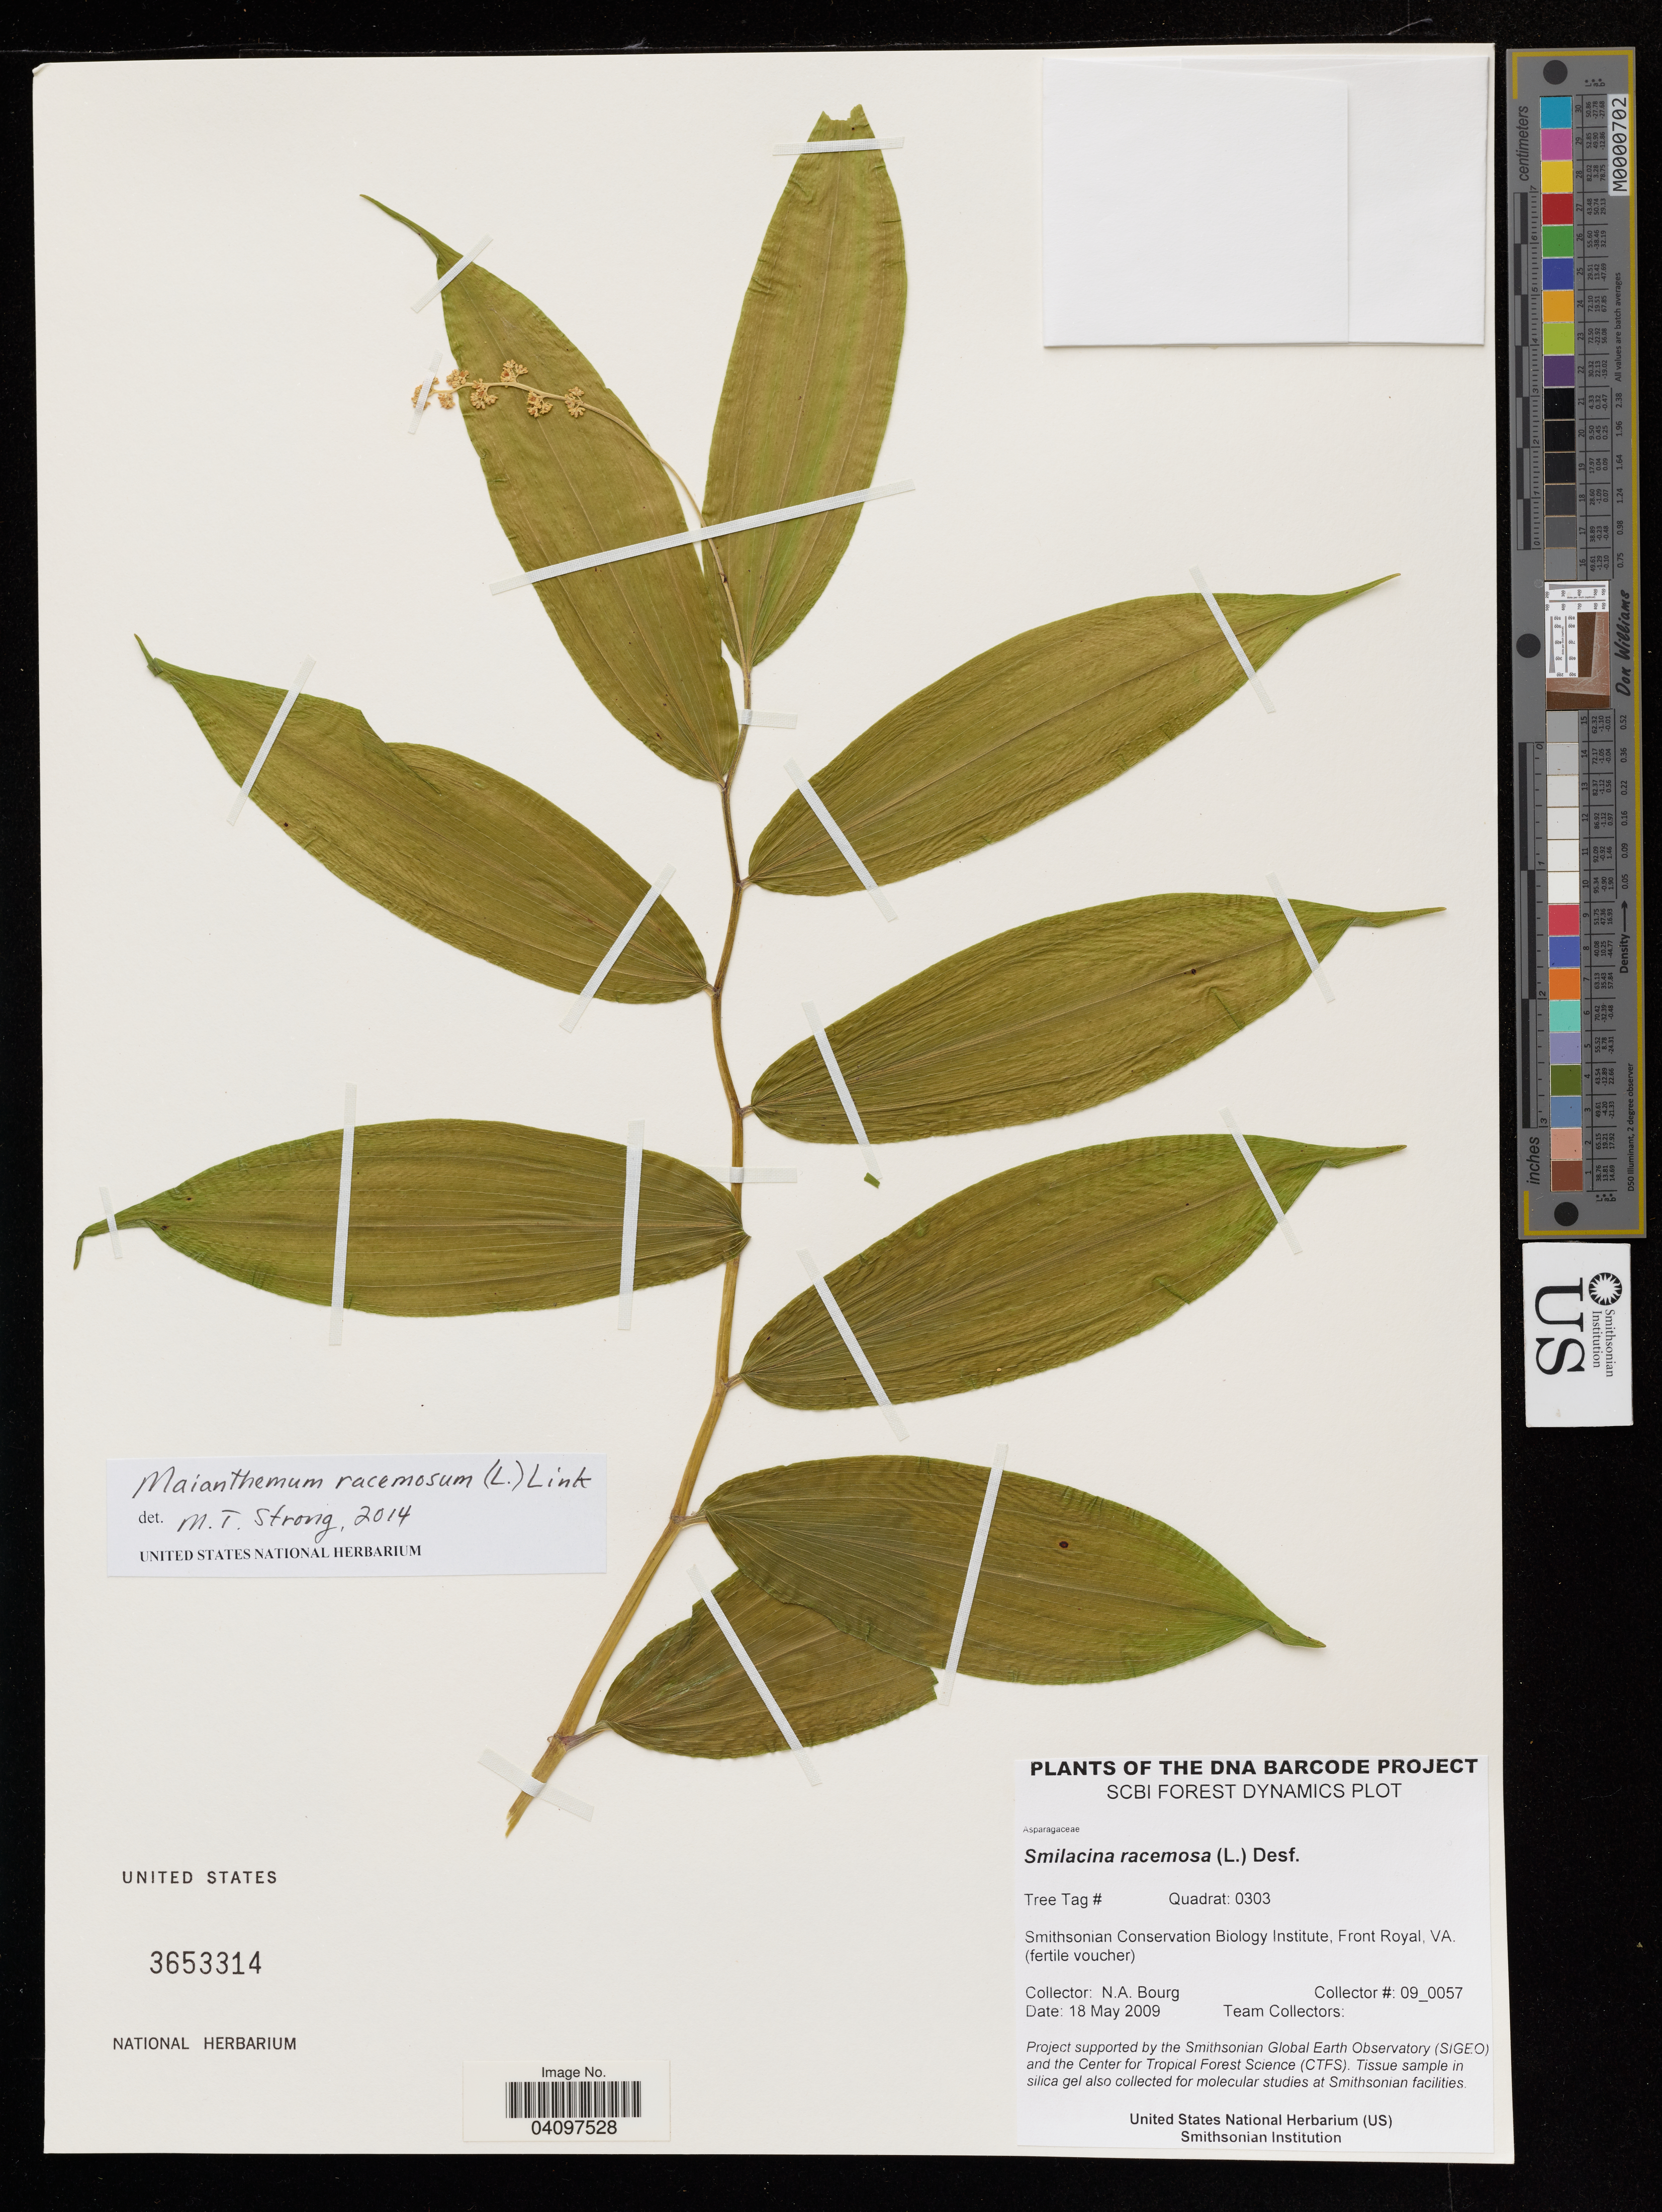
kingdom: Plantae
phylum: Tracheophyta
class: Liliopsida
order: Asparagales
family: Asparagaceae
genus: Smilacina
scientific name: Smilacina racemosa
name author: (L.) Desf.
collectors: N. A. Bourg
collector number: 09_0057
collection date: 2009-05-18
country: United States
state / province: Virginia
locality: Smithsonian Conservation Biology Institute, Front Royal.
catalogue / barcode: US 3653314